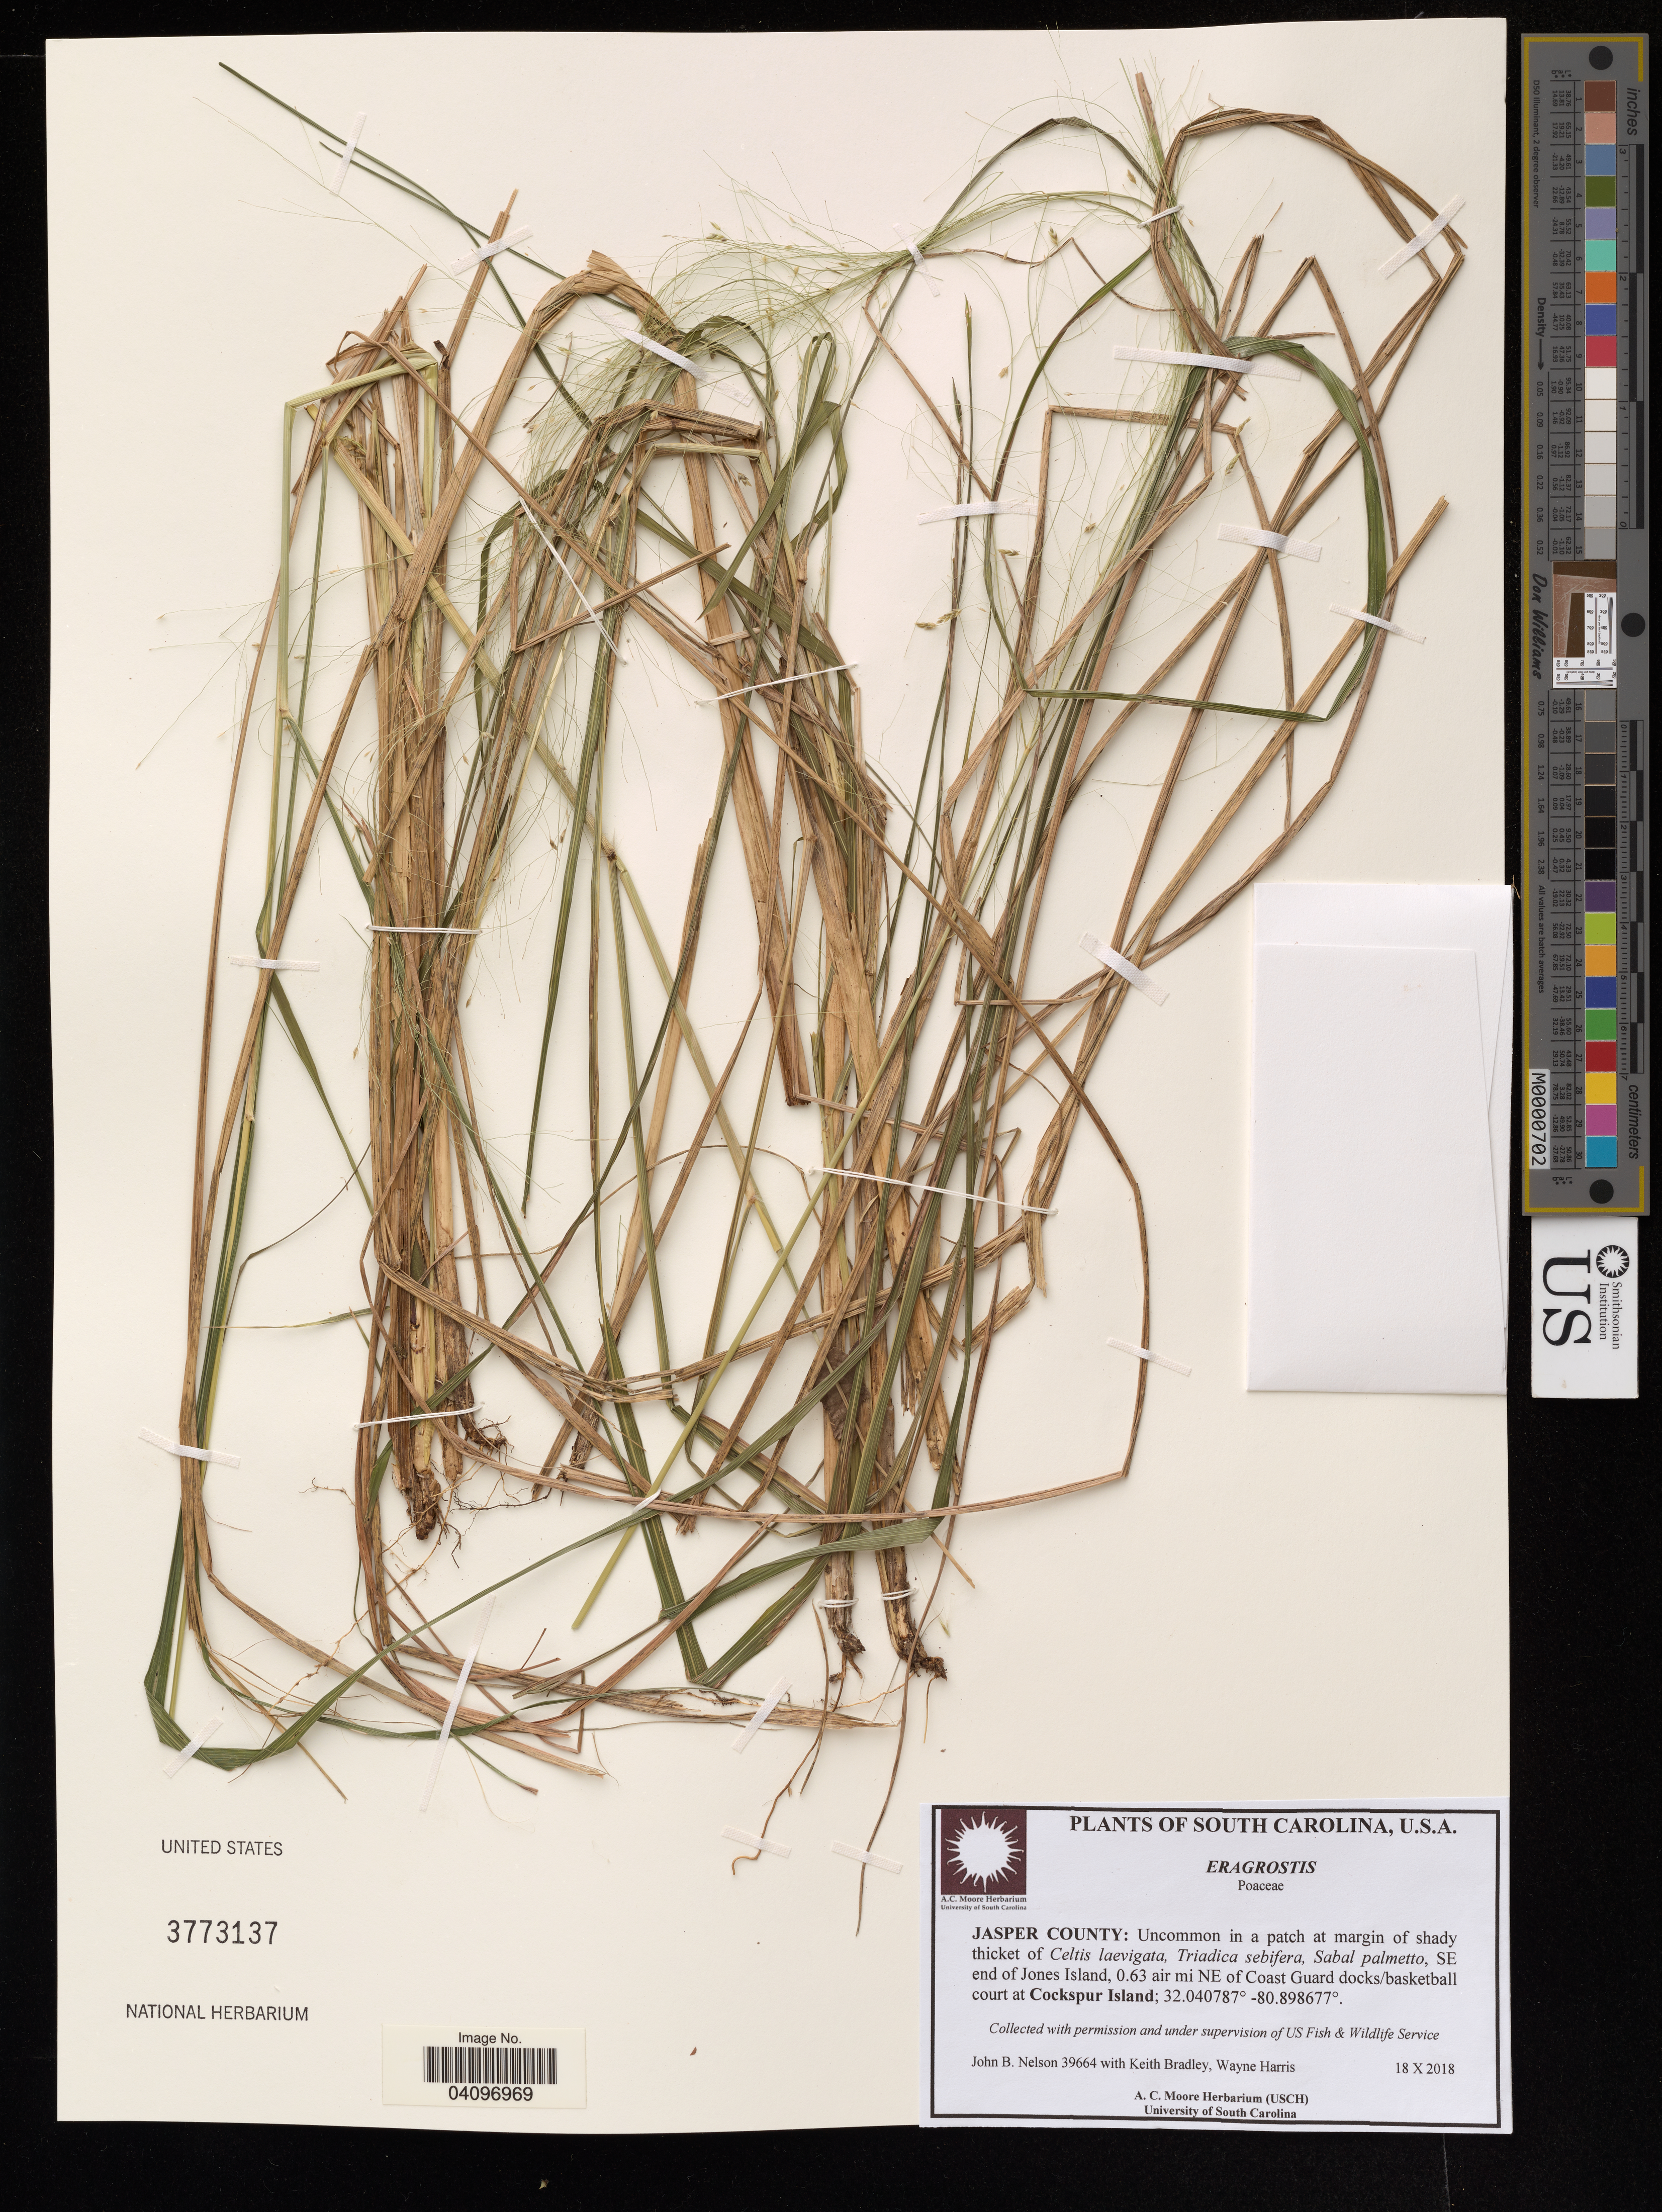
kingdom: Plantae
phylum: Tracheophyta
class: Liliopsida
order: Poales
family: Poaceae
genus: Eragrostis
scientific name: Eragrostis sp.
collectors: J. Nelson, K. Bradley & W. Harris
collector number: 39664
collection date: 2018-10-18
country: United States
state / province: South Carolina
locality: Jasper County: SE end of Jones Island, 0.63 air mi NE of Coast Guard docks/basketball court at Cockspur Island.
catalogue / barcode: US 3773137